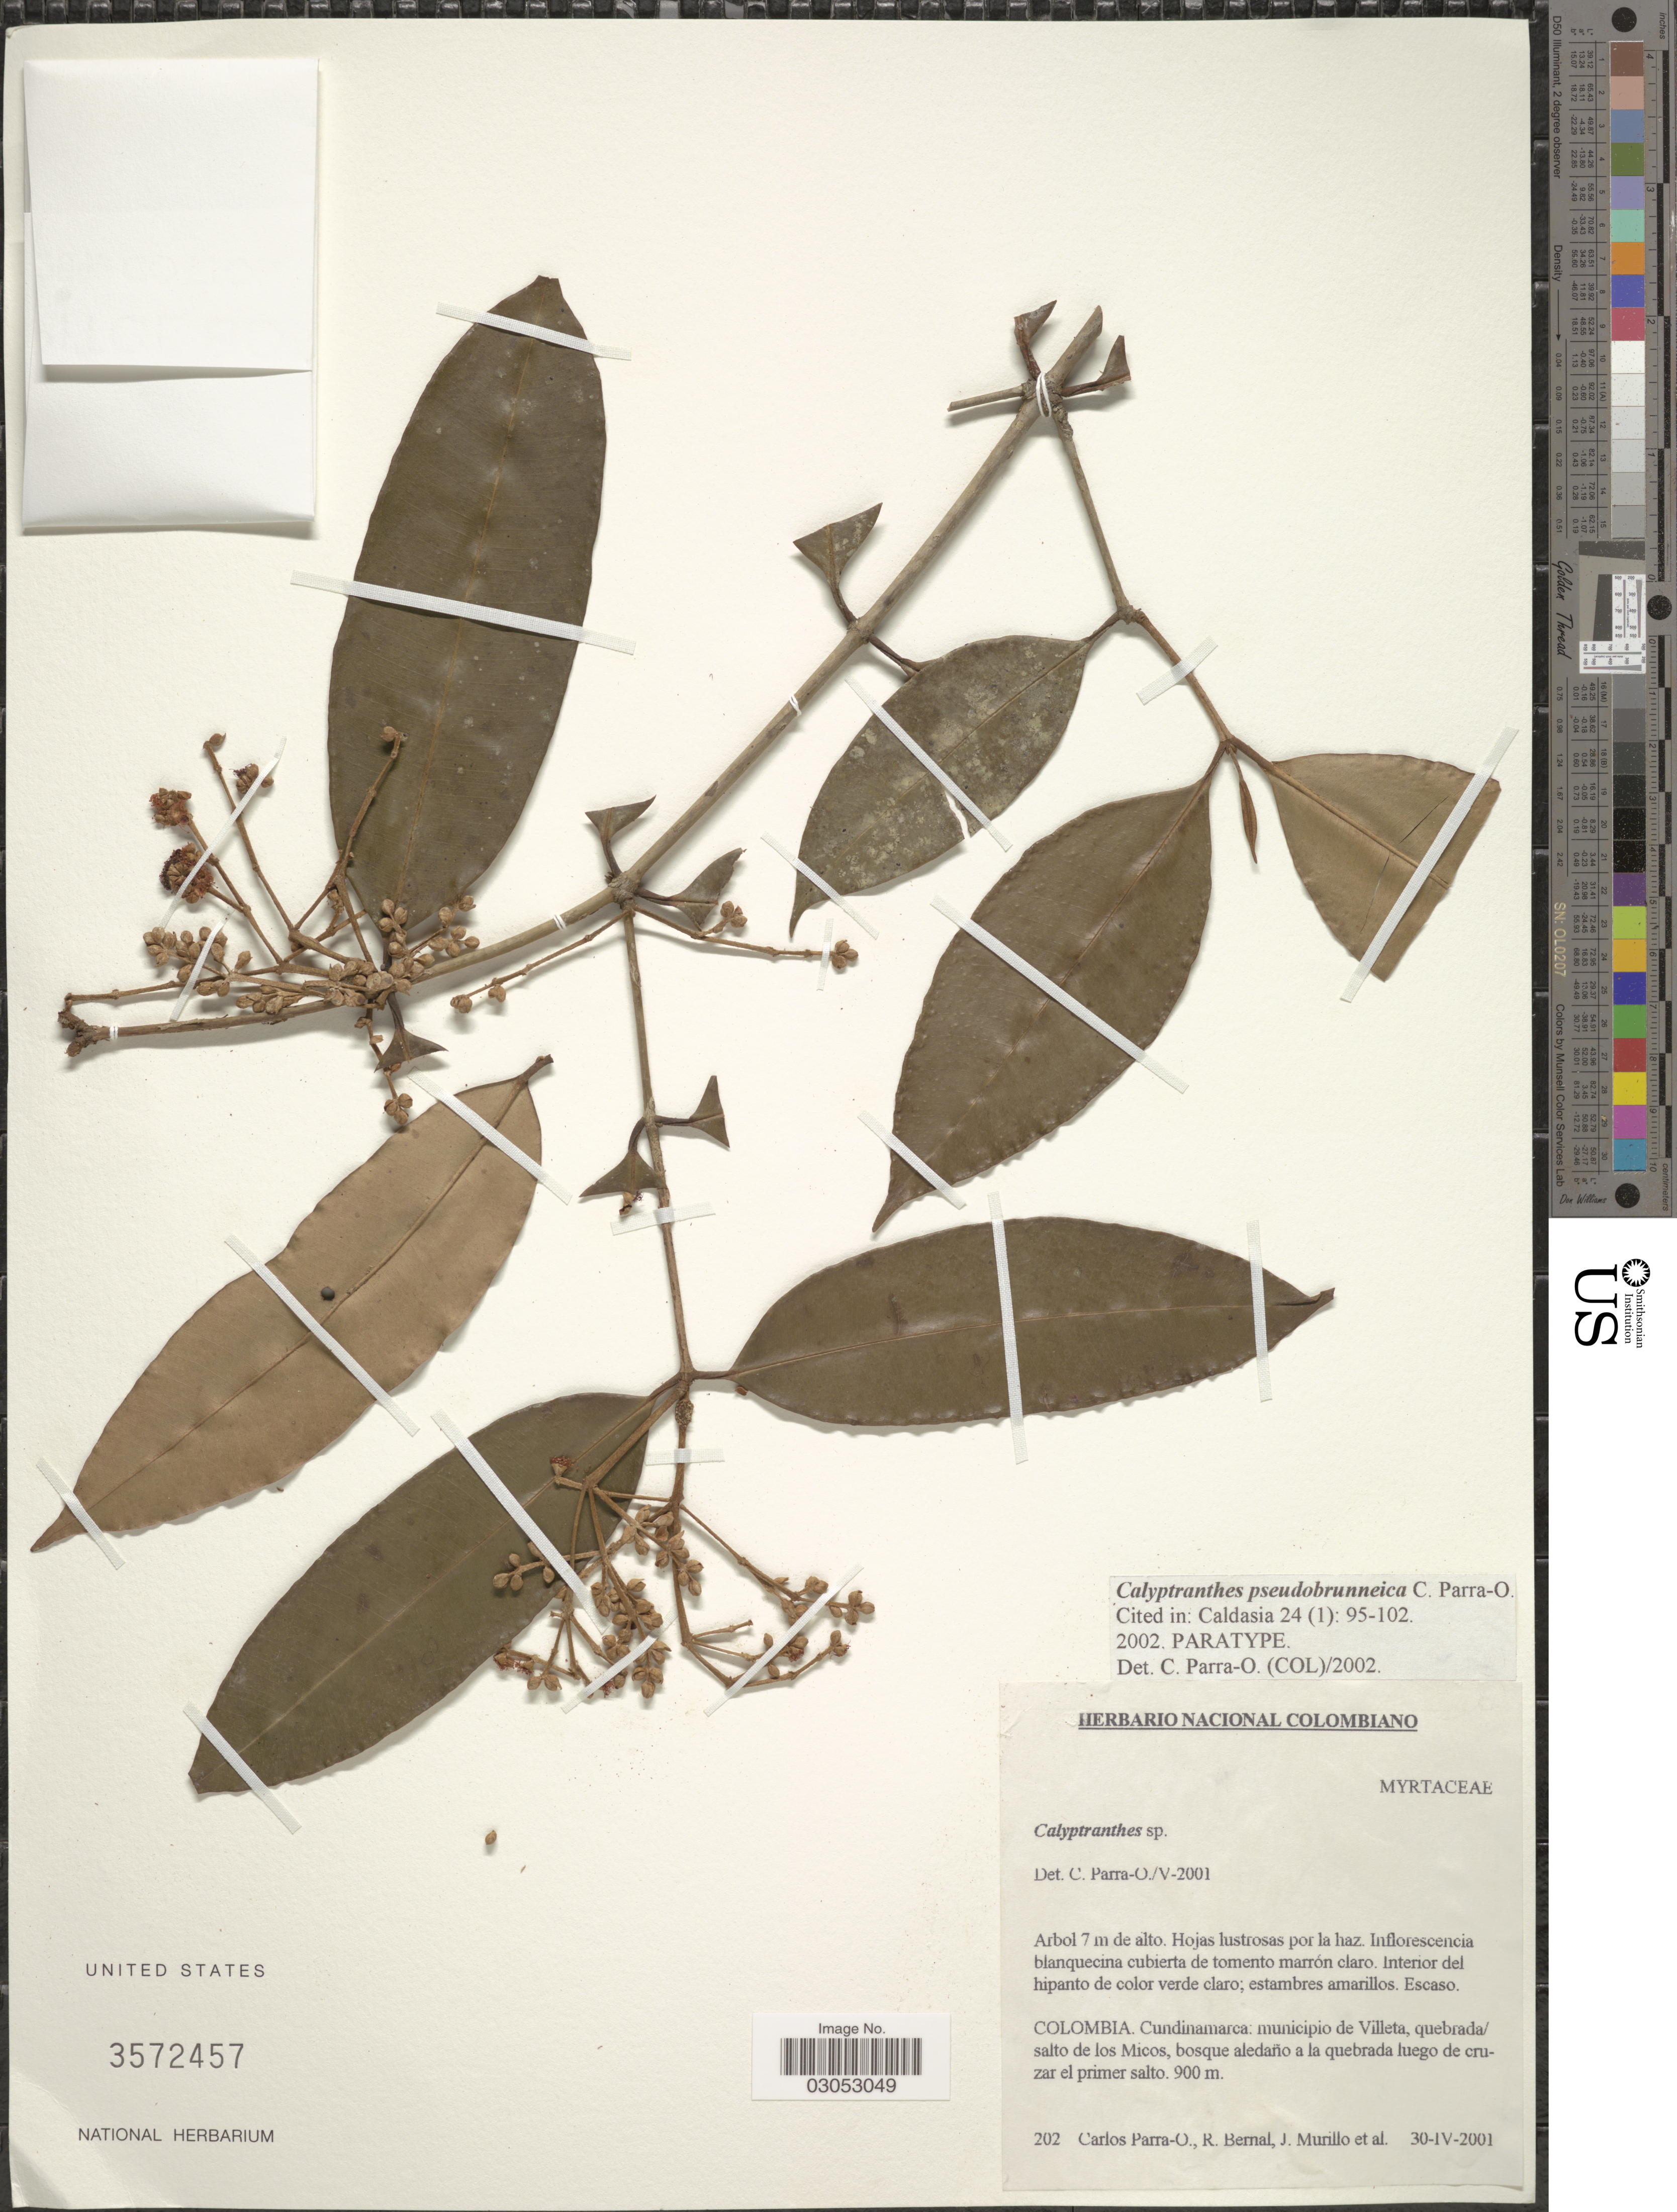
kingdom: Plantae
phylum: Tracheophyta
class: Magnoliopsida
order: Myrtales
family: Myrtaceae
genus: Myrcia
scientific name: Myrcia pseudobrunneica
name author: (Parra-Os.) A.R. Lourenço & Parra-Os.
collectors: C. A. Parra-O., R. Bernal, J. C. Murillo-A. & et al.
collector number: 202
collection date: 2001-04-30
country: Colombia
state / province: Cundinamarca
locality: Municipio de Villeta, quebrada/salto de los Micos.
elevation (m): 900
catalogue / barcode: US 3572457